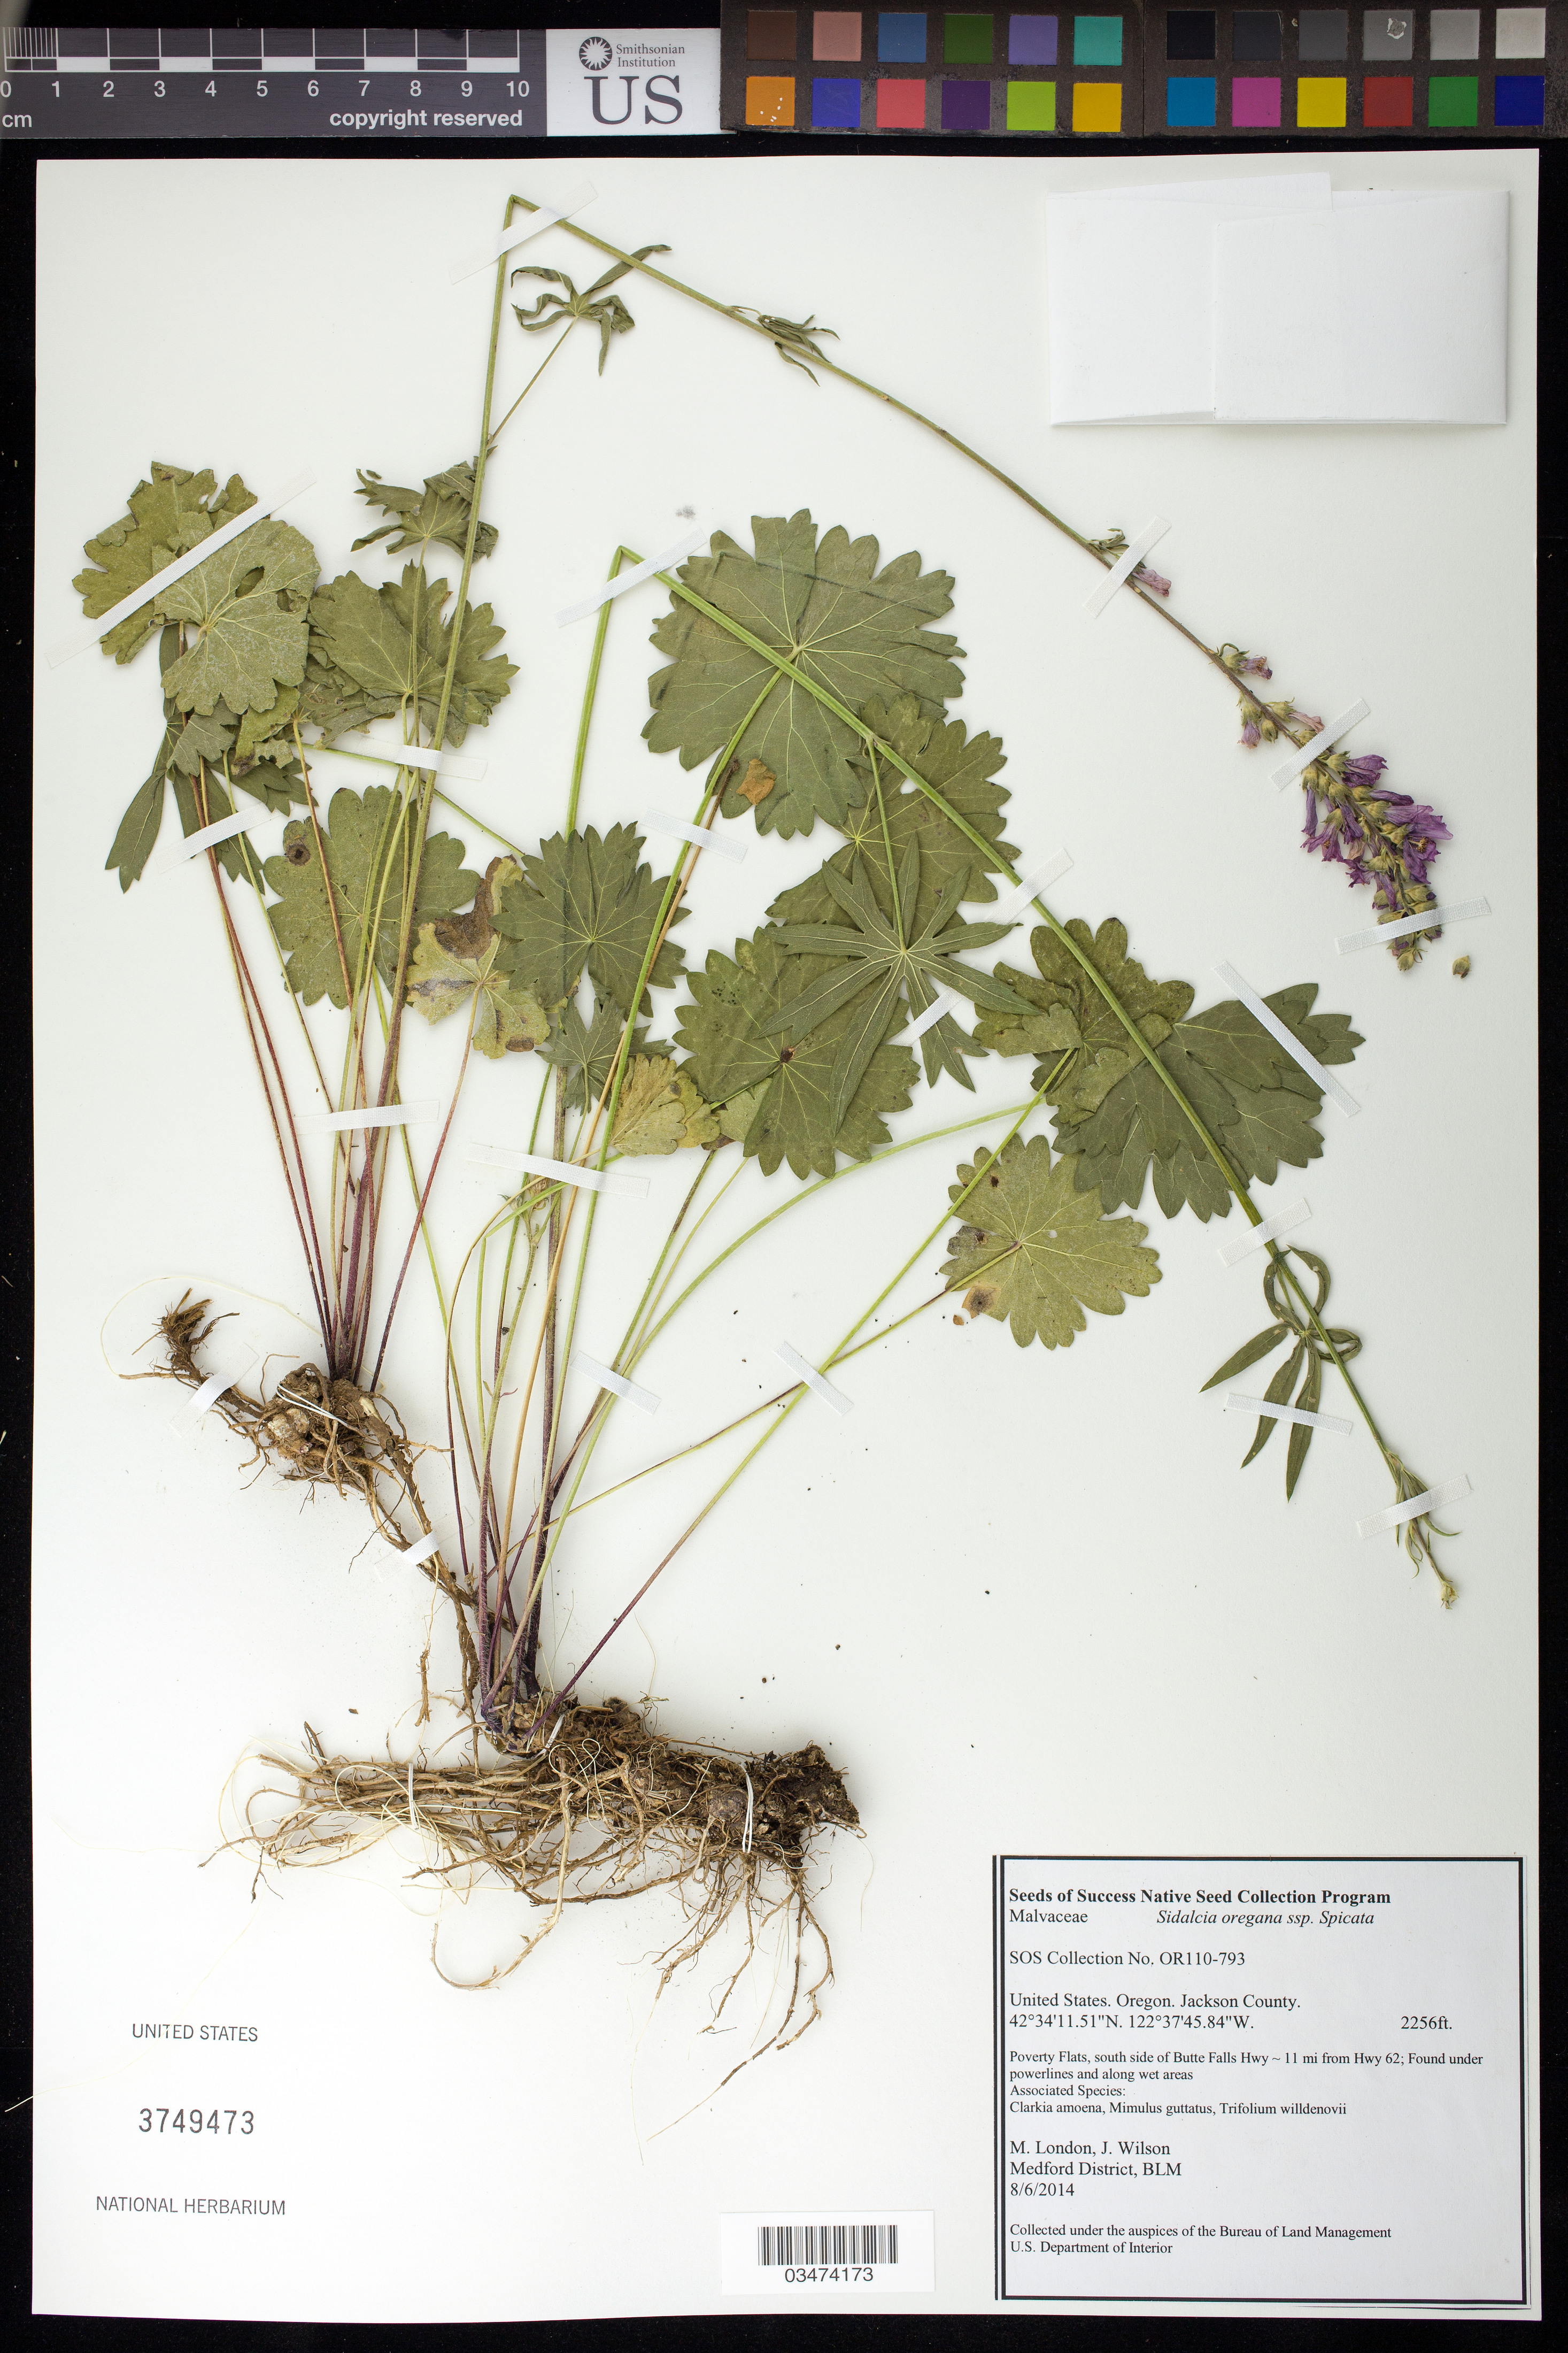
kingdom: Plantae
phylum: Tracheophyta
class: Magnoliopsida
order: Malvales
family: Malvaceae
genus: Sidalcea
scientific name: Sidalcea oregana subsp. spicata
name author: (Nutt. ex Torr. & A. Gray) A. Gray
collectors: M. London & J. Wilson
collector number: OR110-793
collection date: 2014-08-06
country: United States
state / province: Oregon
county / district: Jackson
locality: Poverty Flats, south side of Butte Falls Hwy, about 11 mi. from Hwy 62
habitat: Associated species: Clarkia amoena, Mimulus guttatus, Trifolium willdenovi. Wet areas.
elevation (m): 688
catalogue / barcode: US 3749473